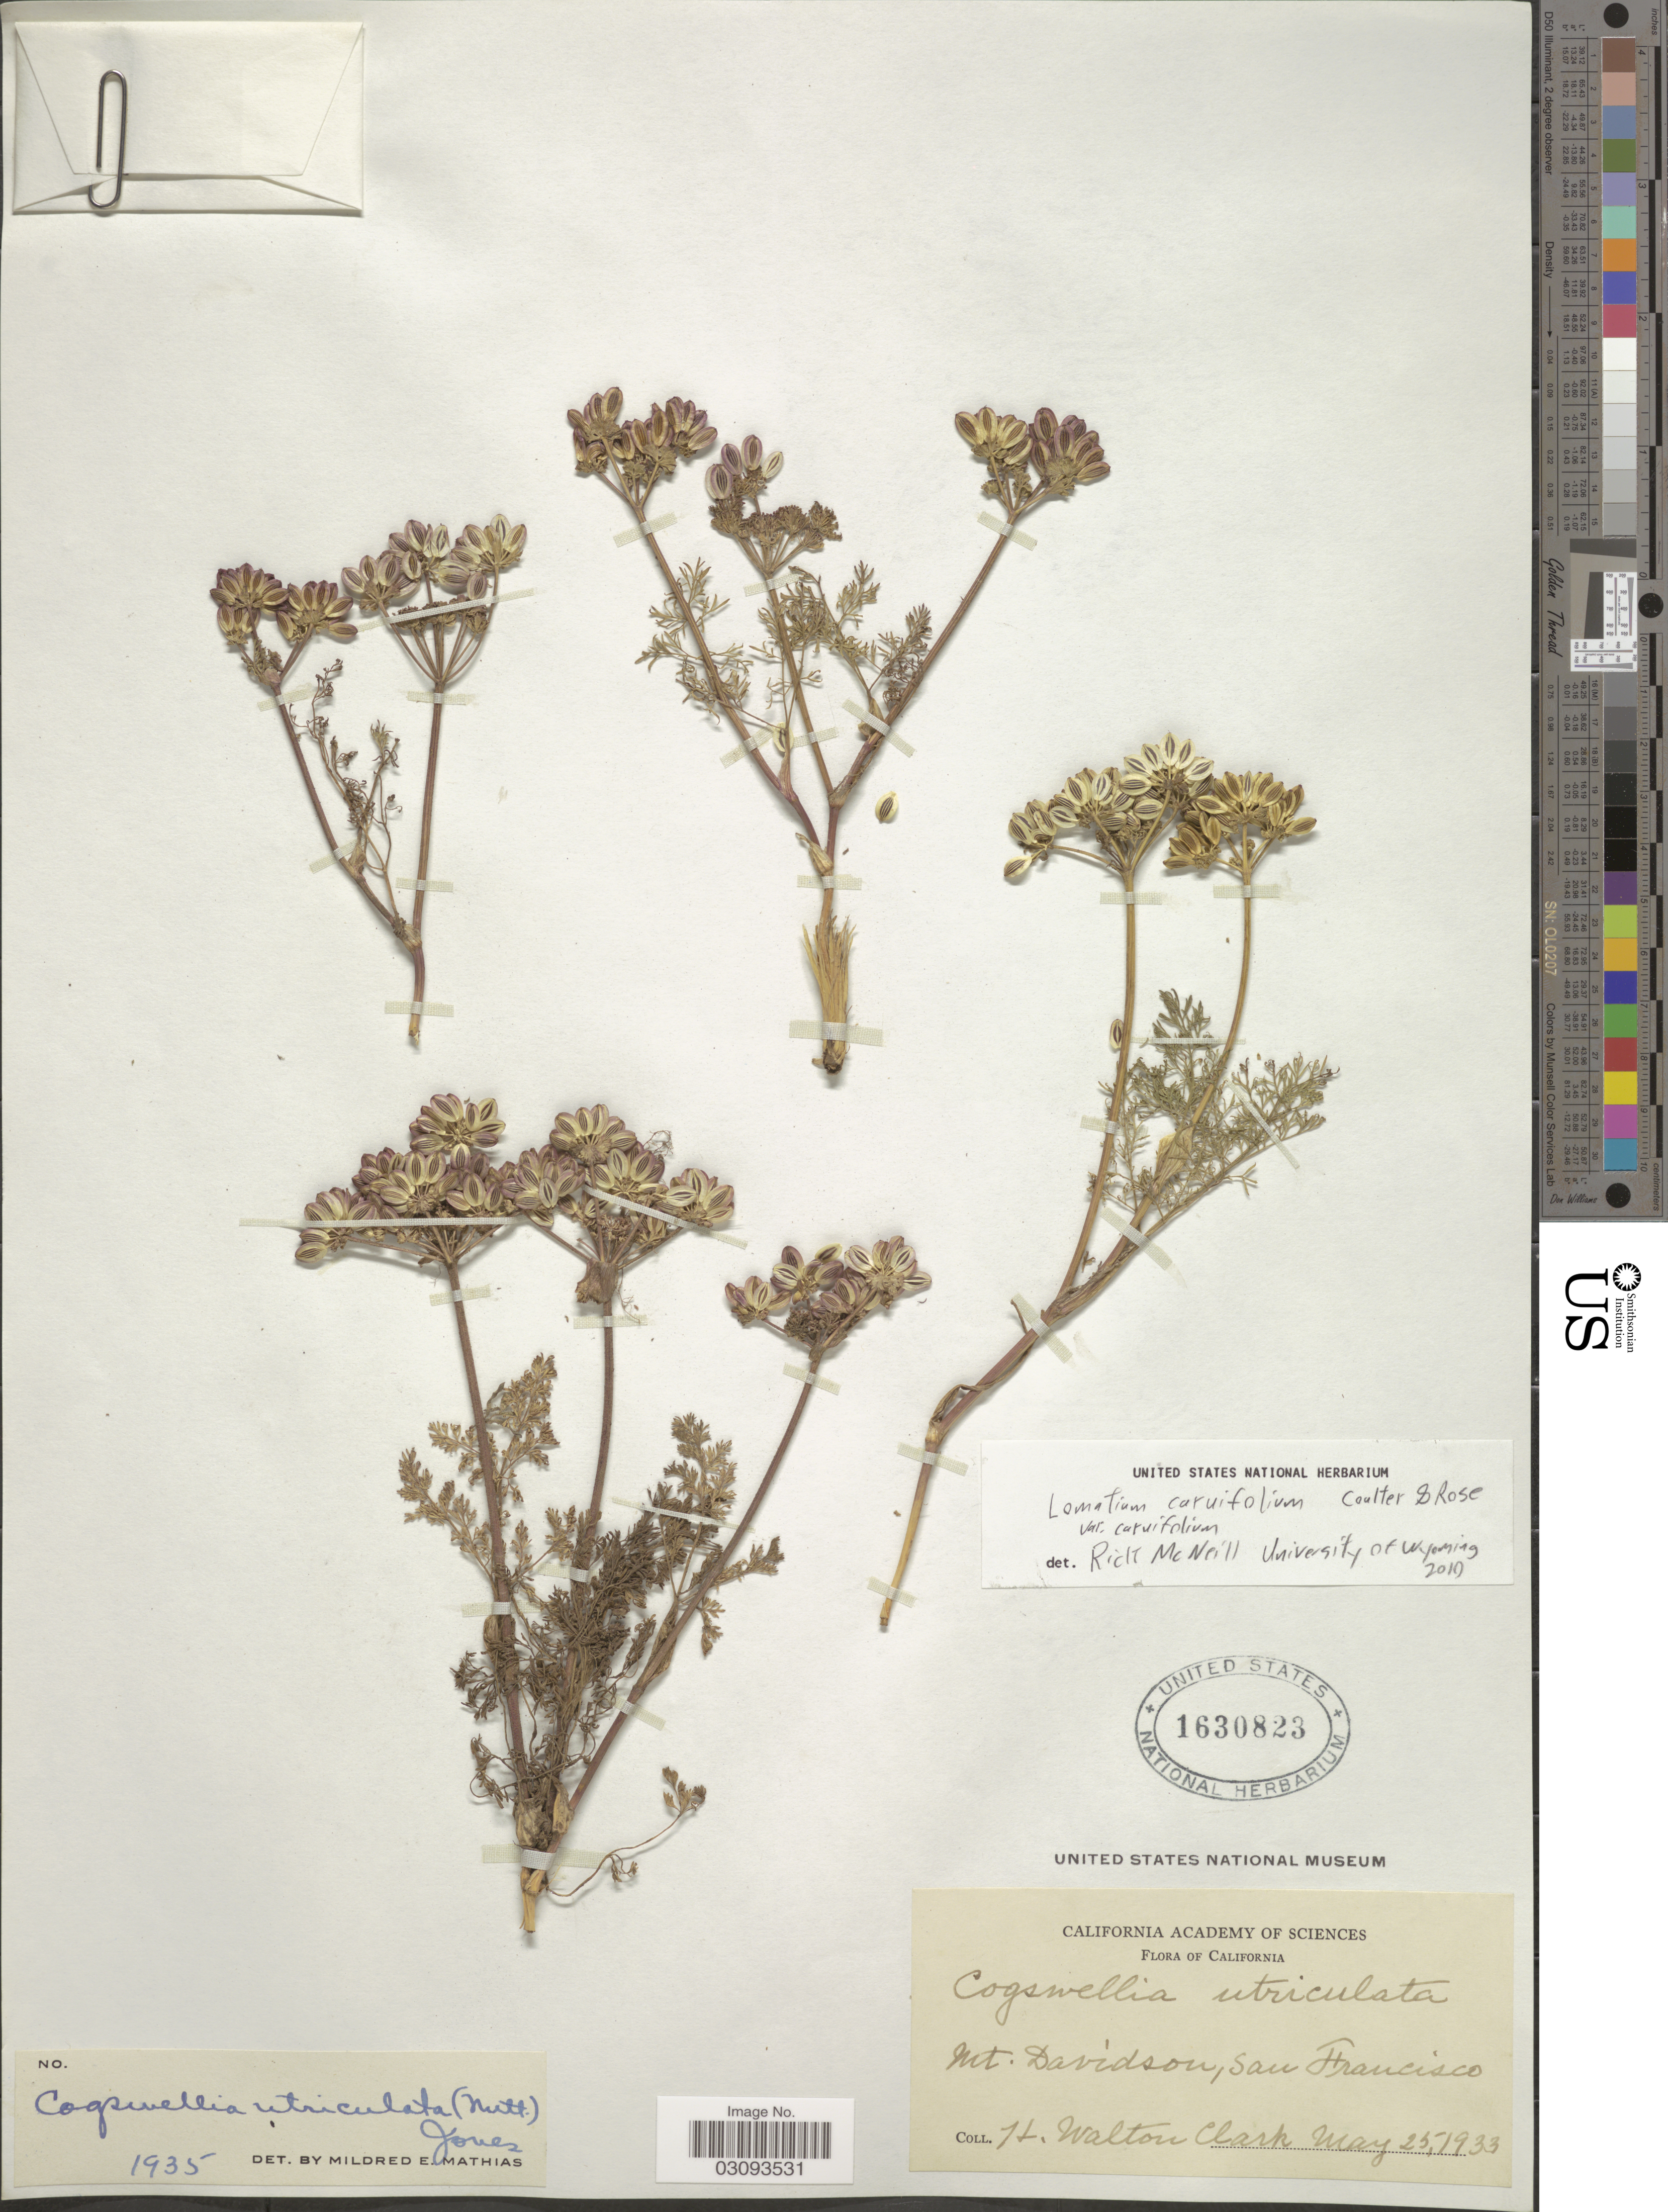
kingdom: Plantae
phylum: Tracheophyta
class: Magnoliopsida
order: Apiales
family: Apiaceae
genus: Lomatium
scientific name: Lomatium caruifolium var. caruifolium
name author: (Hook. & Arn.) J.M. Coult. & Rose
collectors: H. W. Clark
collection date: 1933-05-25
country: United States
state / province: California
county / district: San Francisco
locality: Mt. Davidson, San Francisco.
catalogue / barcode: US 1630823